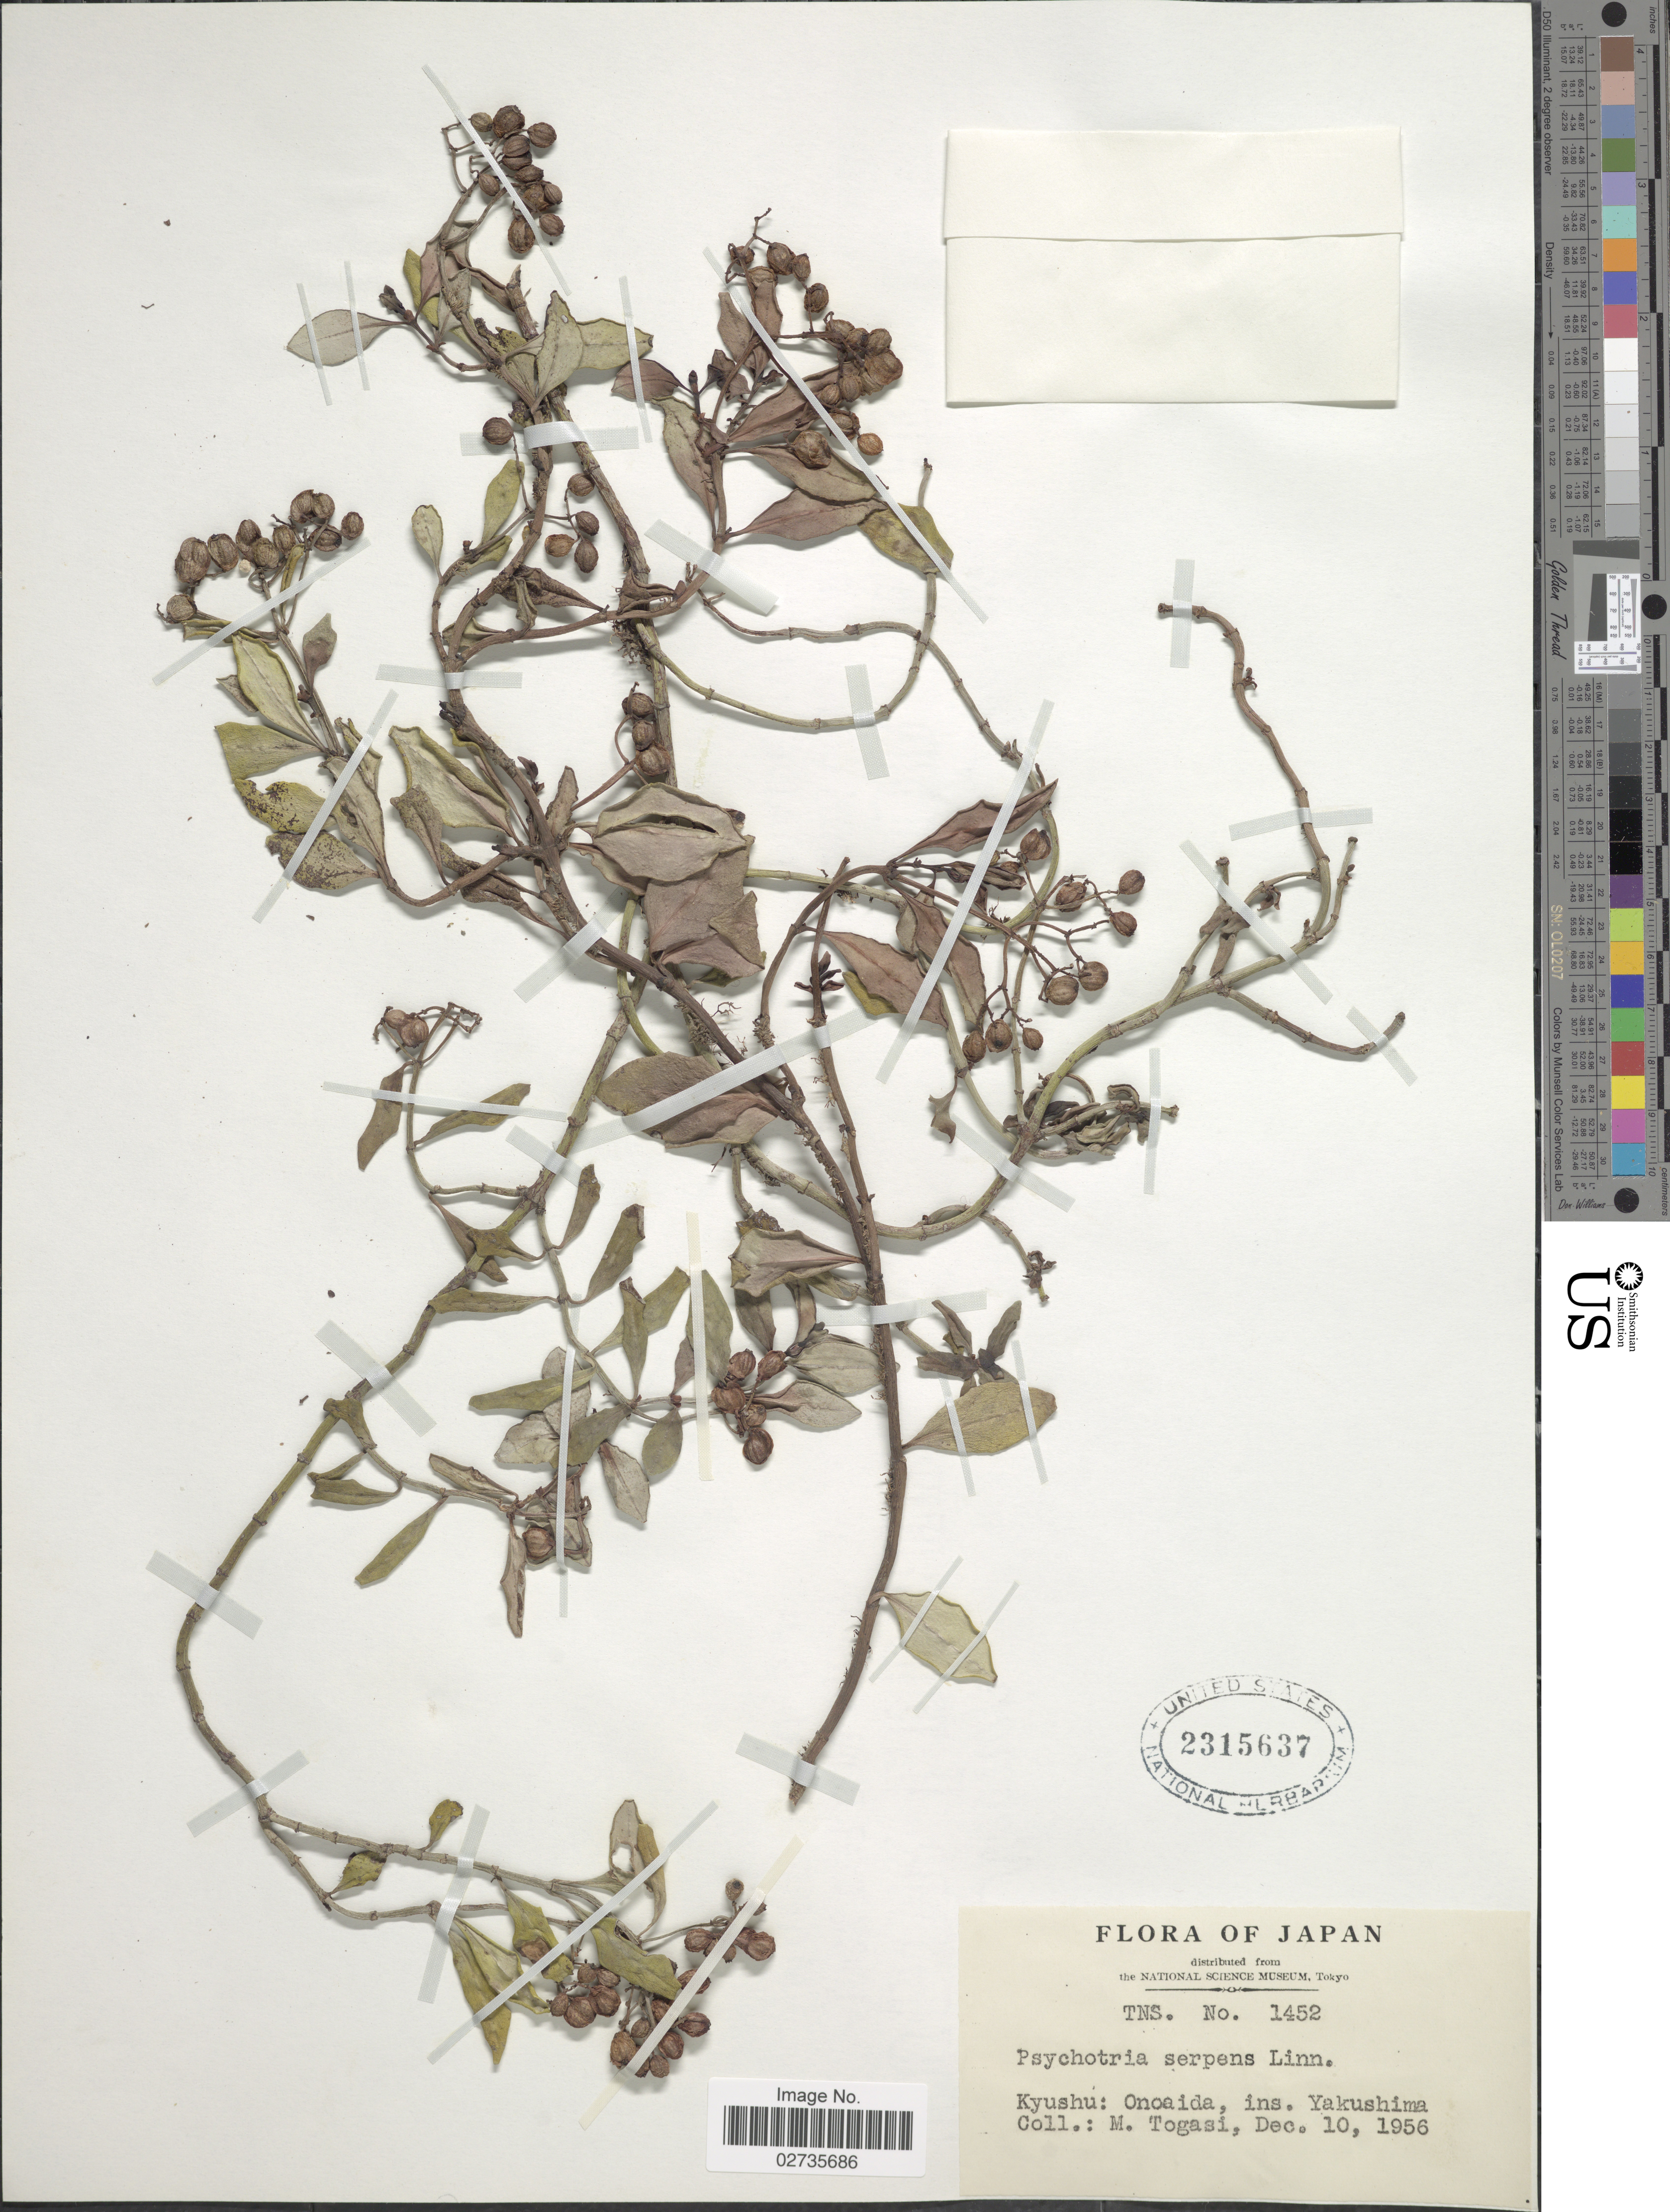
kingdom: Plantae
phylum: Tracheophyta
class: Magnoliopsida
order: Gentianales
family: Rubiaceae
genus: Psychotria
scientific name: Psychotria serpens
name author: L.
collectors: M. Togasi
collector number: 1452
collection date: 1956-12-10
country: Japan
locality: Kyushu: Onoaida, ins. Yakushima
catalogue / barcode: US 2315637